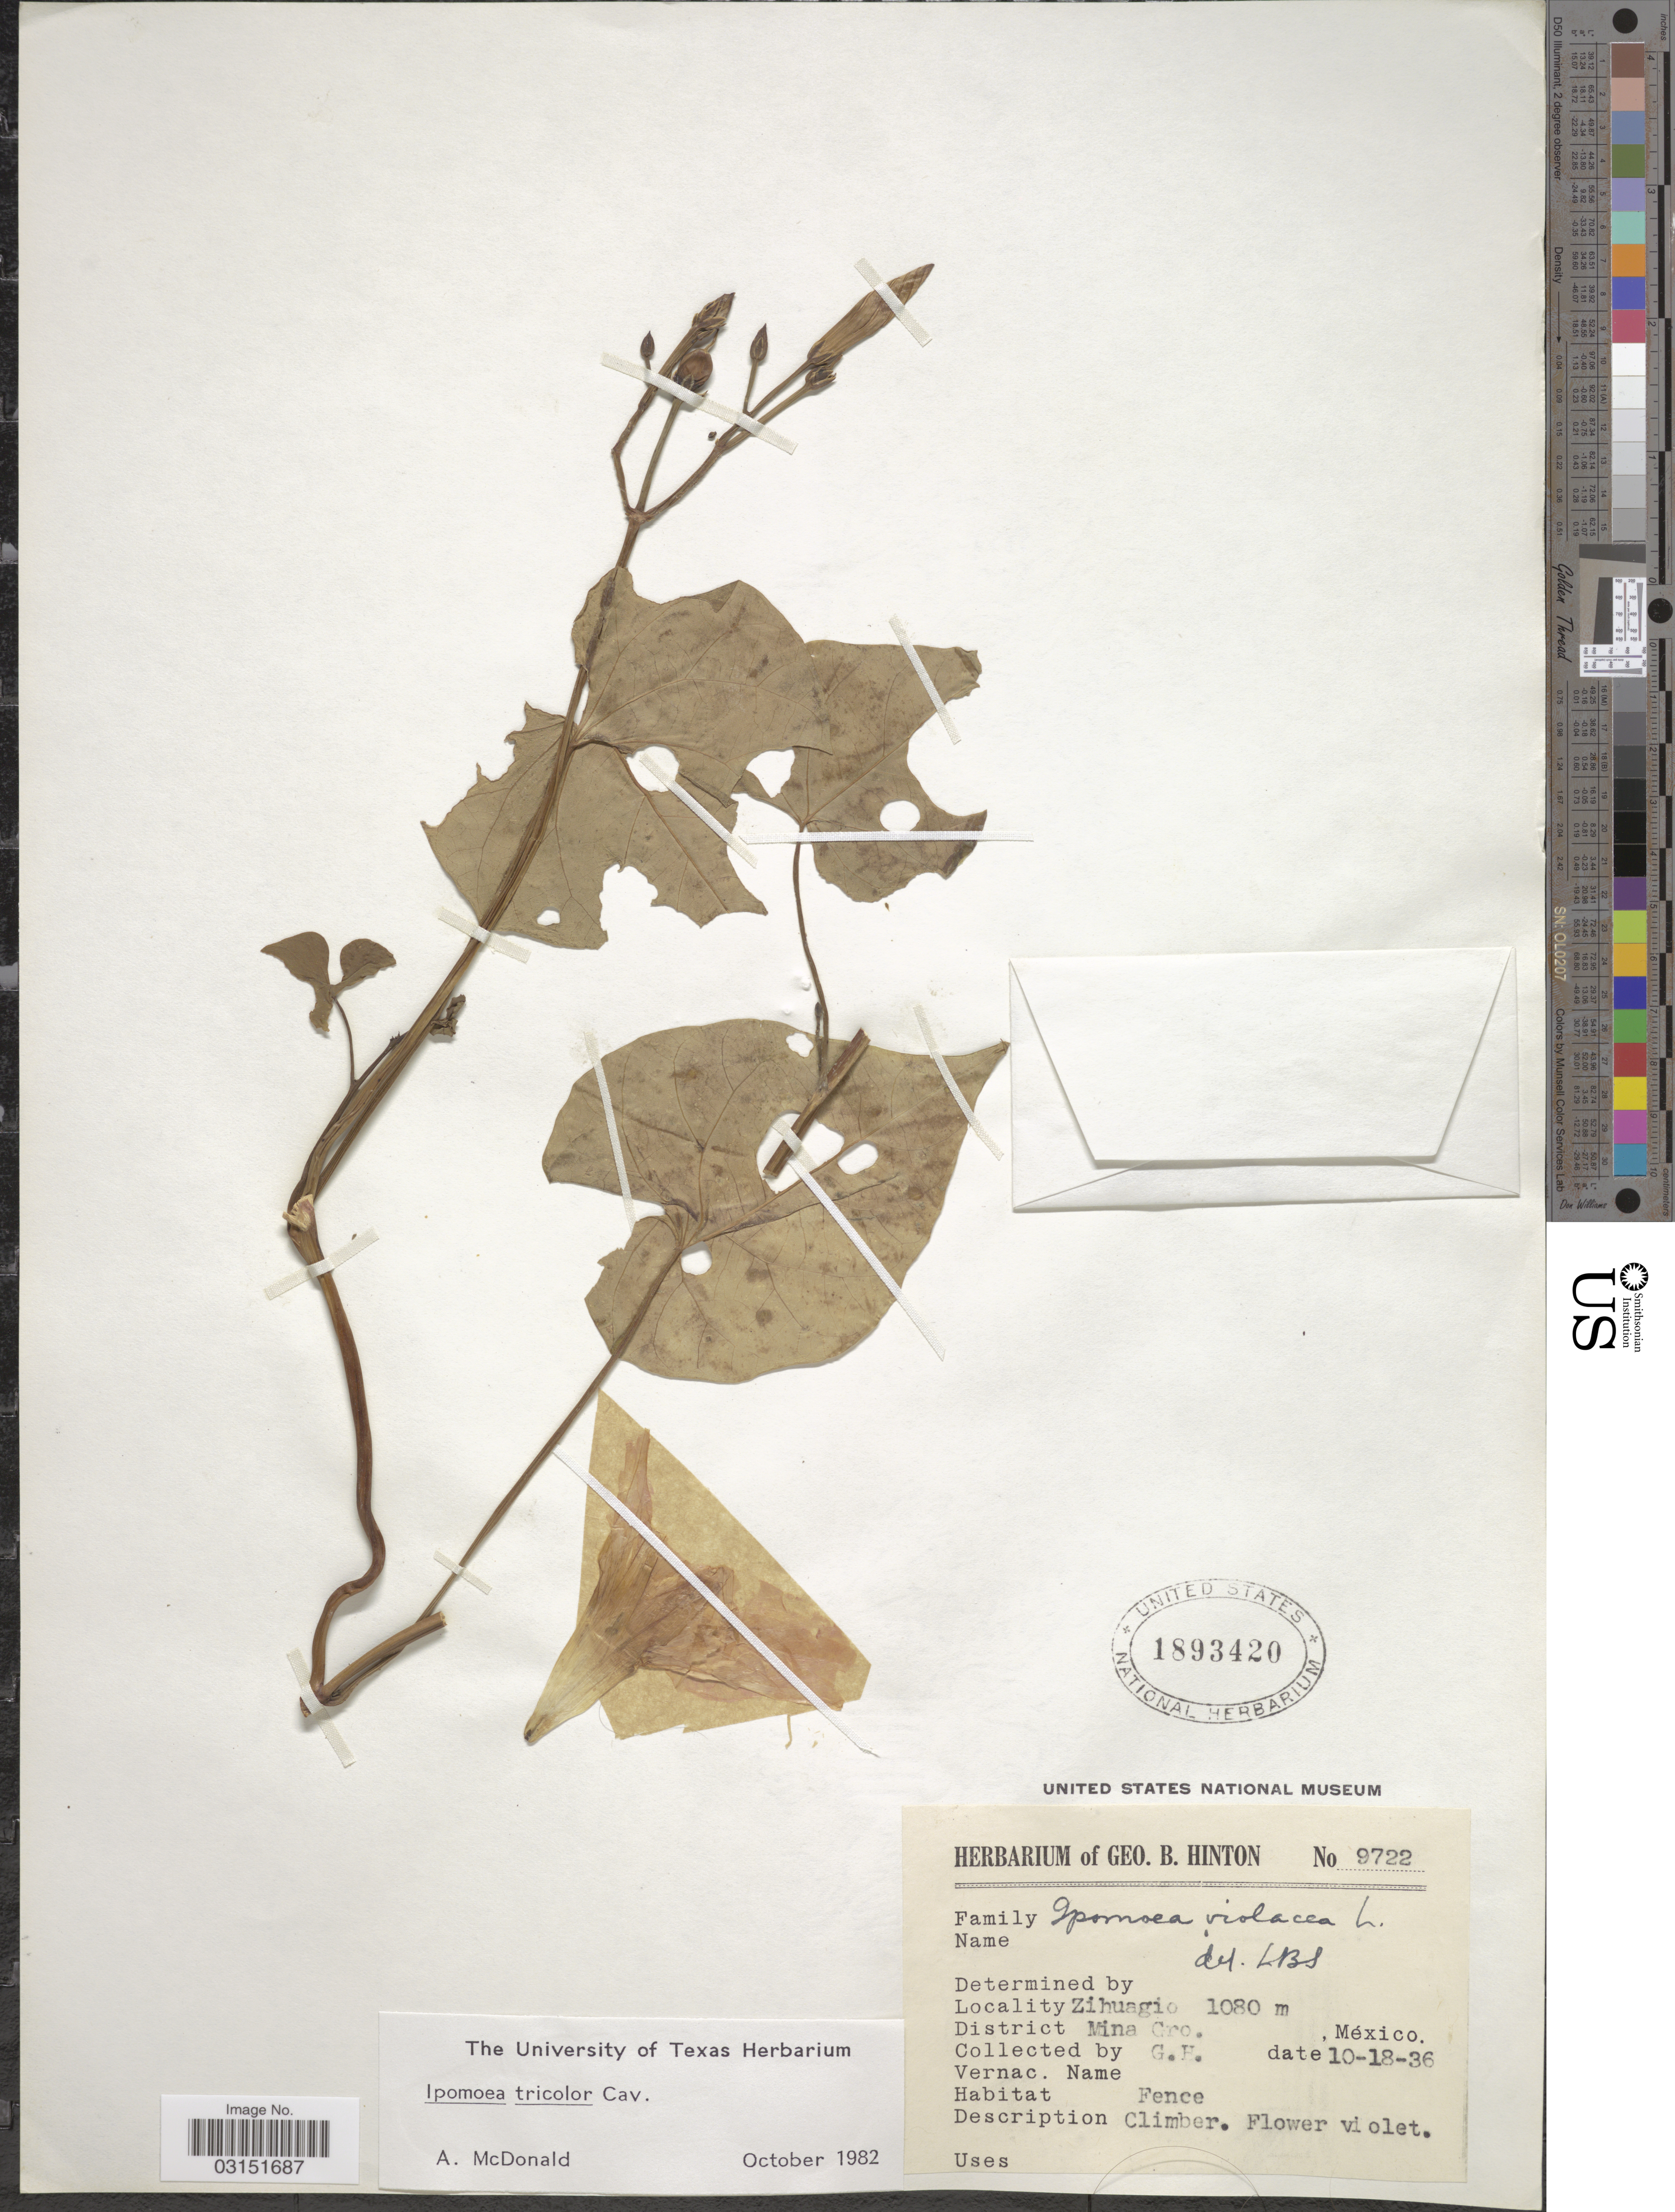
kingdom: Plantae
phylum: Tracheophyta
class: Magnoliopsida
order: Solanales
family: Convolvulaceae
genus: Ipomoea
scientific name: Ipomoea tricolor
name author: Cav.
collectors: G. B. Hinton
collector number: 9722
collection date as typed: Transcribed d/m/y: 18/10/36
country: Mexico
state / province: Guerrero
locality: Zihuagio. District Mina.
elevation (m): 1080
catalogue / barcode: US 1893420